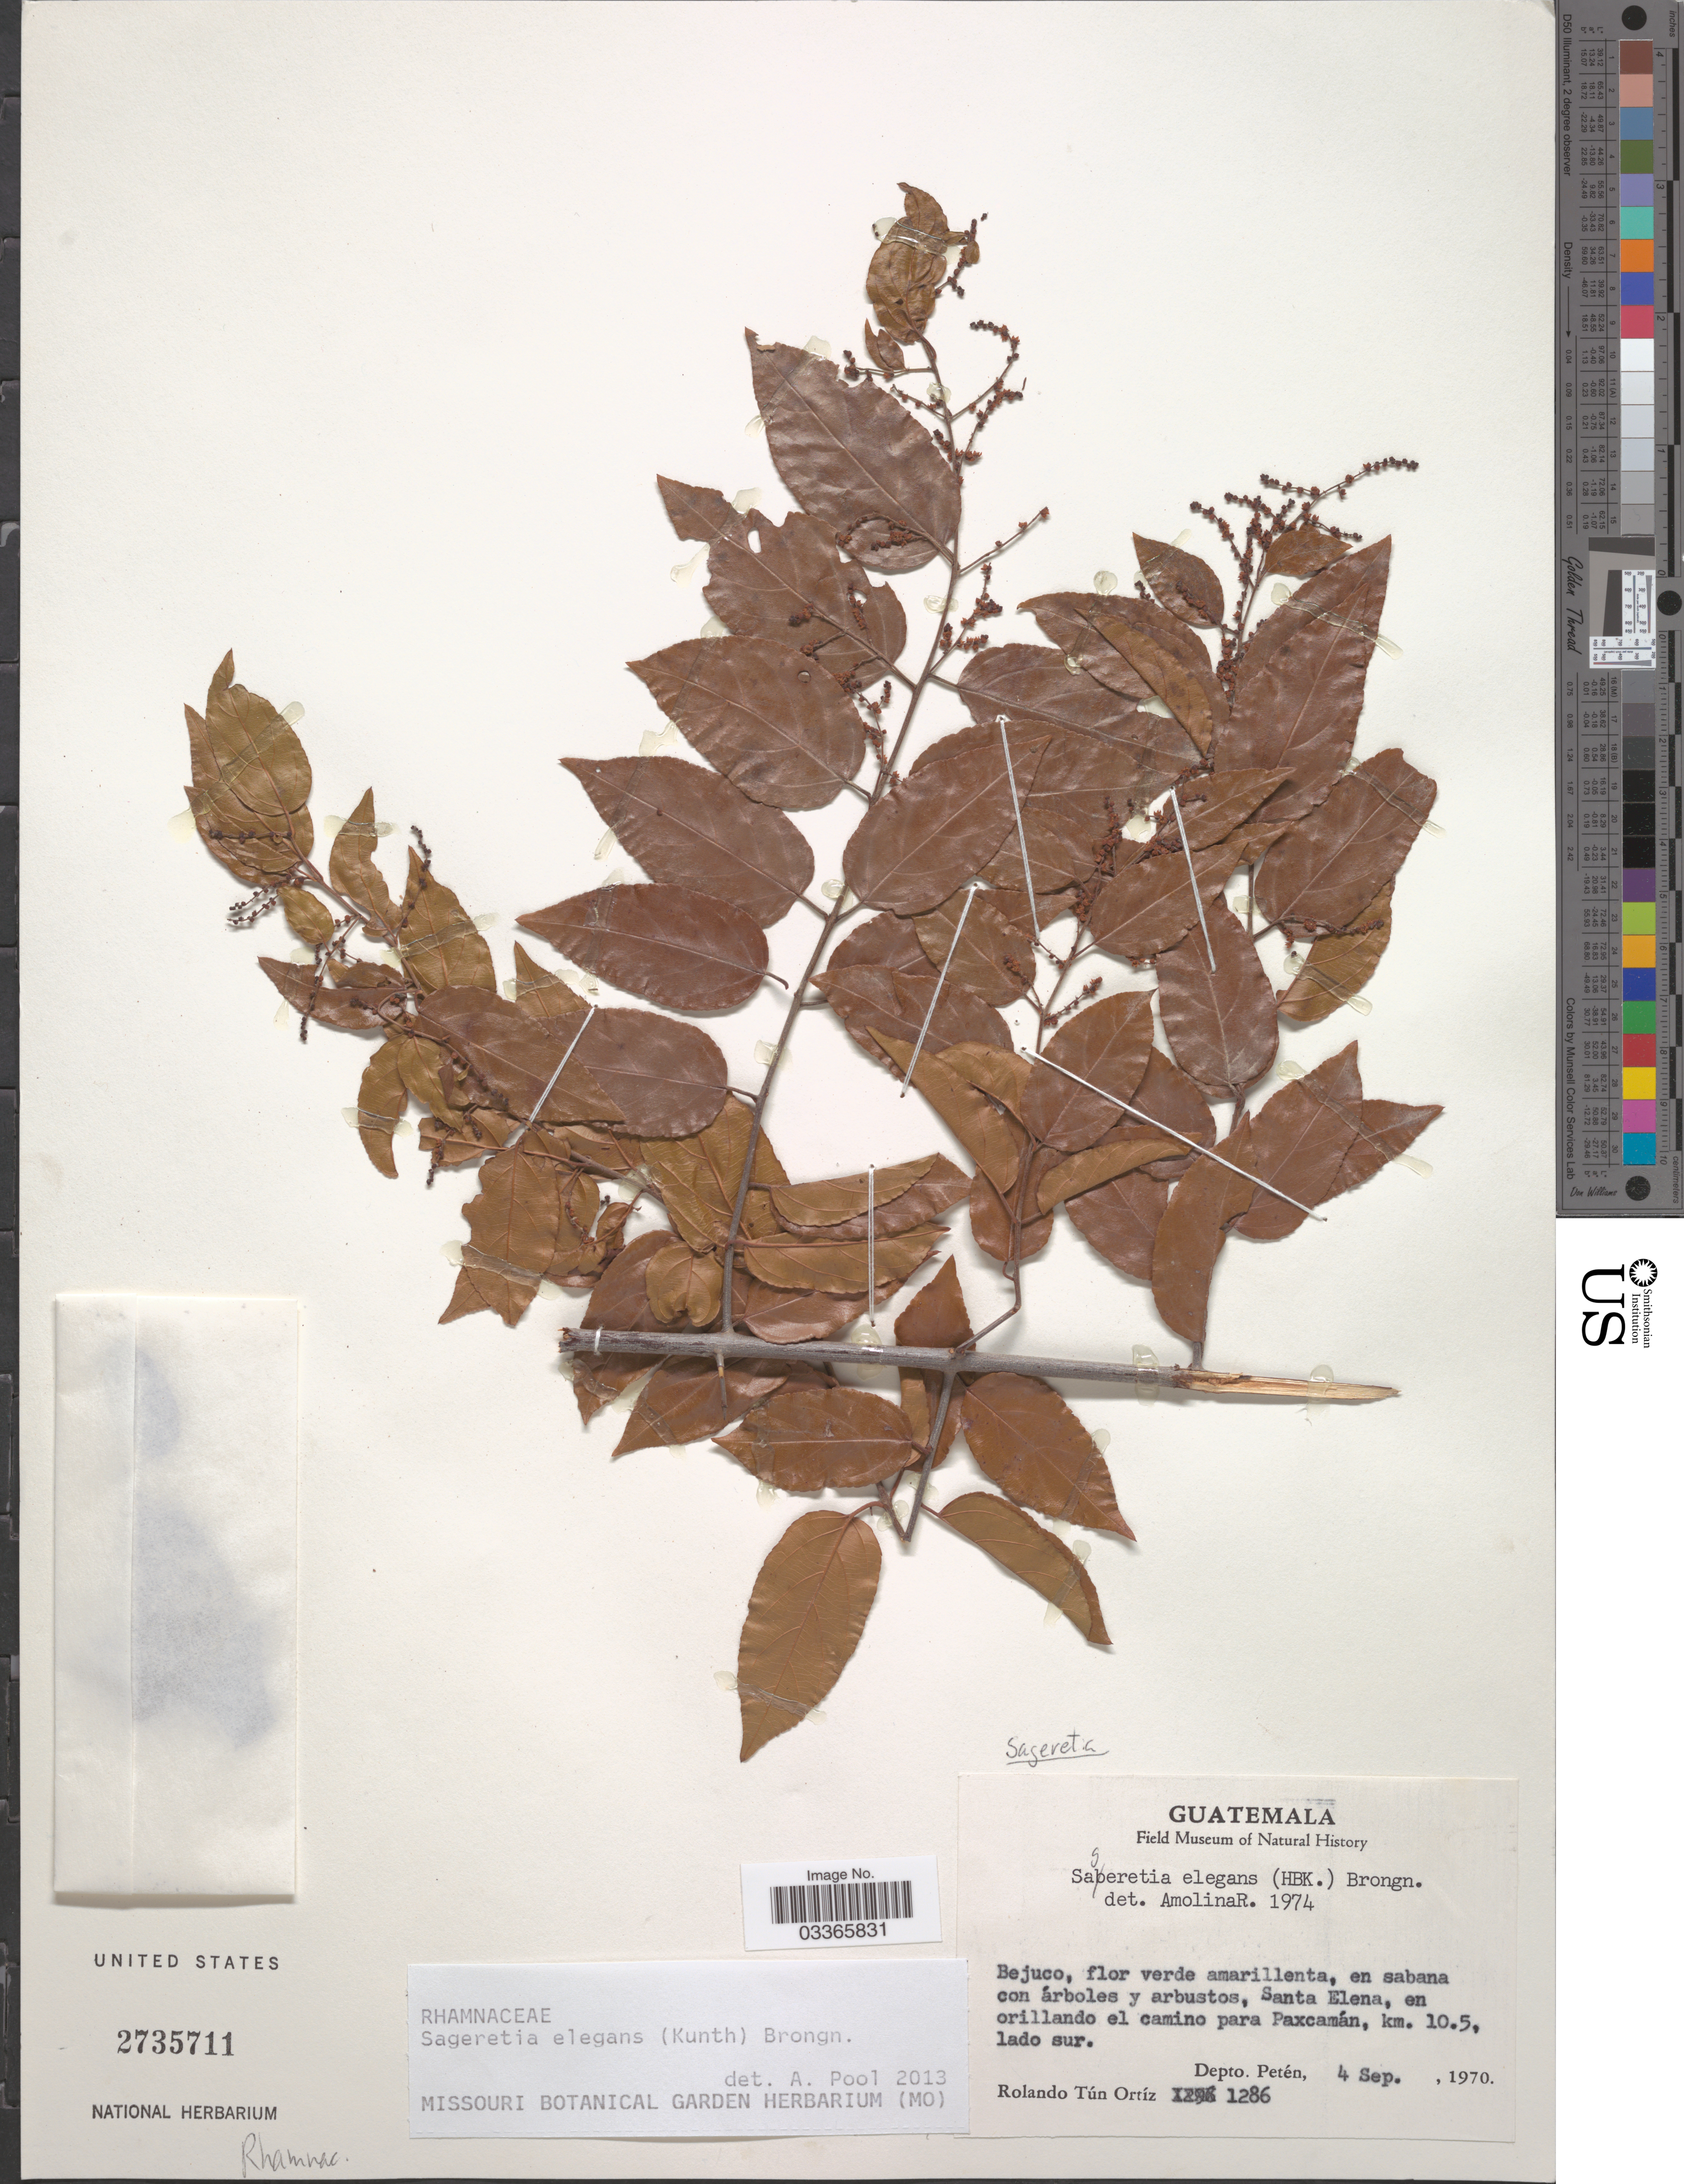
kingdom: Plantae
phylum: Tracheophyta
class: Magnoliopsida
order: Rosales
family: Rhamnaceae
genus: Sageretia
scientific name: Sageretia elegans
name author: (Kunth) Brongn.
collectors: R. T. Ortíz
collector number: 1286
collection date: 1970-09-04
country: Guatemala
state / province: El Petén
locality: Santa Elena, en orillando el camino para Paxcamán, km. 10.5, lado sur. Depto. Petén.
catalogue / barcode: US 2735711